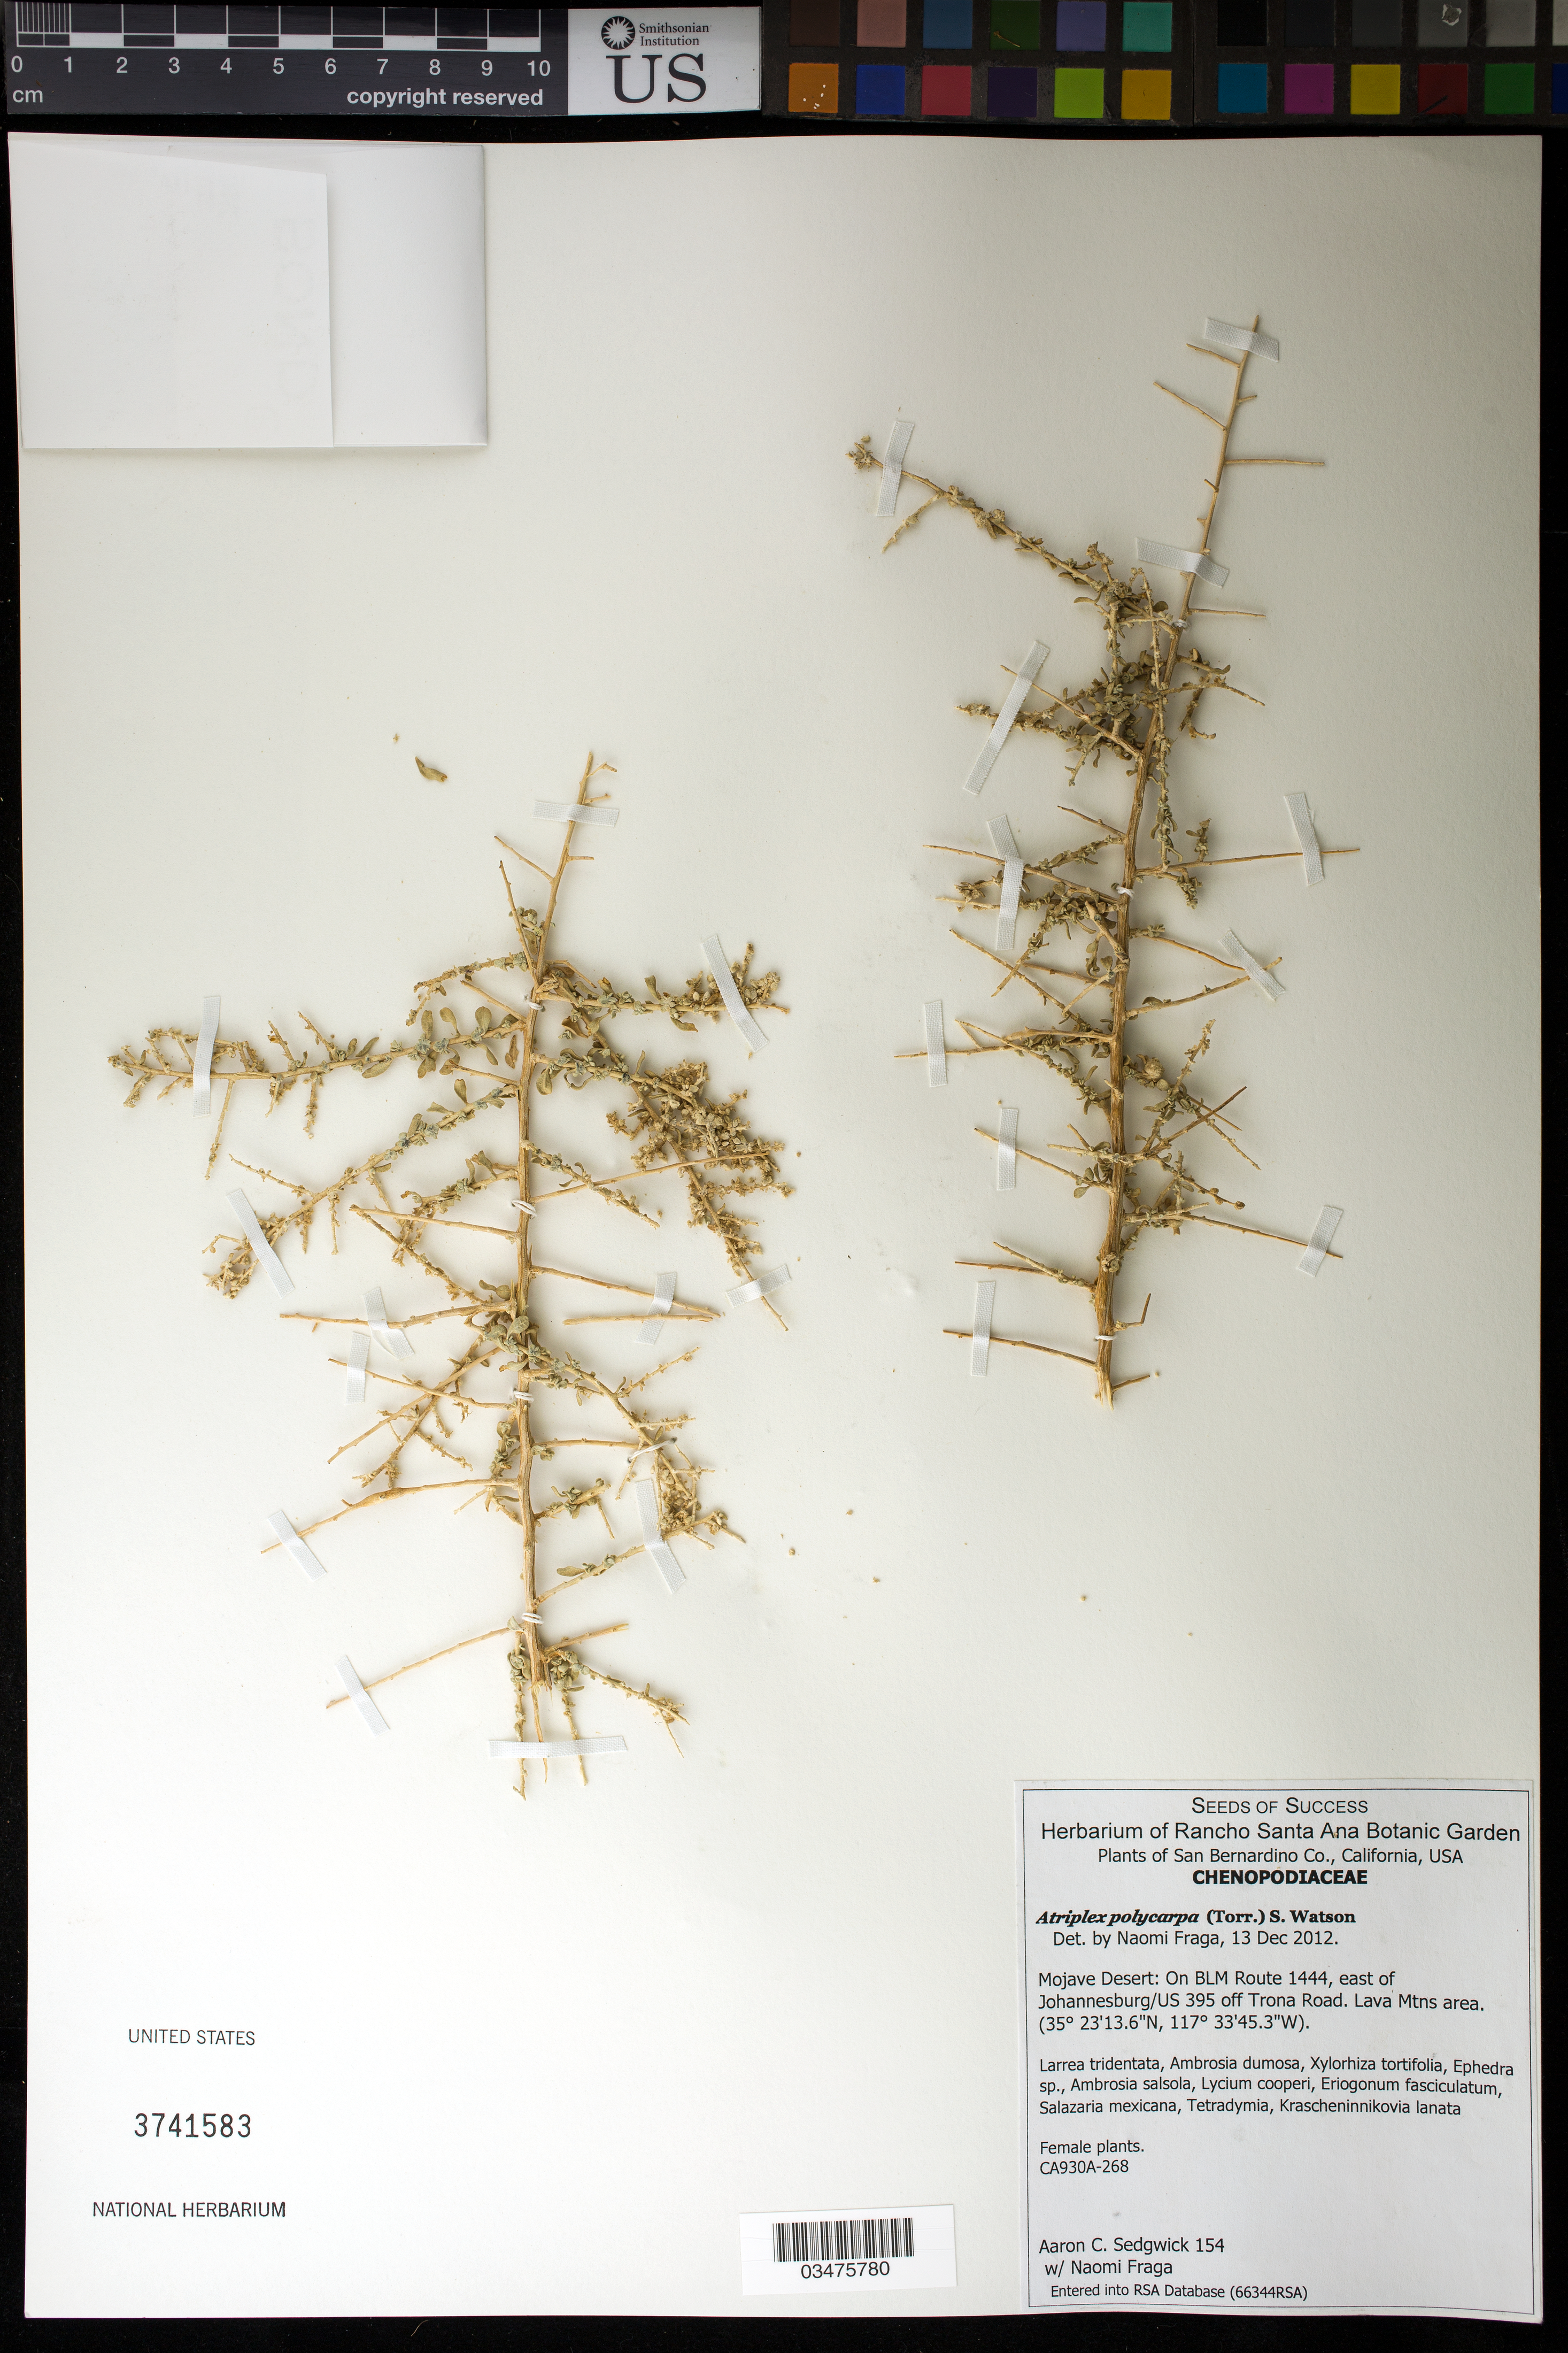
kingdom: Plantae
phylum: Tracheophyta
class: Magnoliopsida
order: Caryophyllales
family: Amaranthaceae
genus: Atriplex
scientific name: Atriplex polycarpa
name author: (Torr.) S. Watson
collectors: A. Sedgwick & N. Fraga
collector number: CA930A-268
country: United States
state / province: California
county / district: San Bernardino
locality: Mojave Desert, on BLM Route 1444, E of Johannesburg/US 395 off Trona Rd. Lava Mts area.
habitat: With Ambrosia dumosa, Larrea tridentata, Ephedra sp., ect.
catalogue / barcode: US 3741583